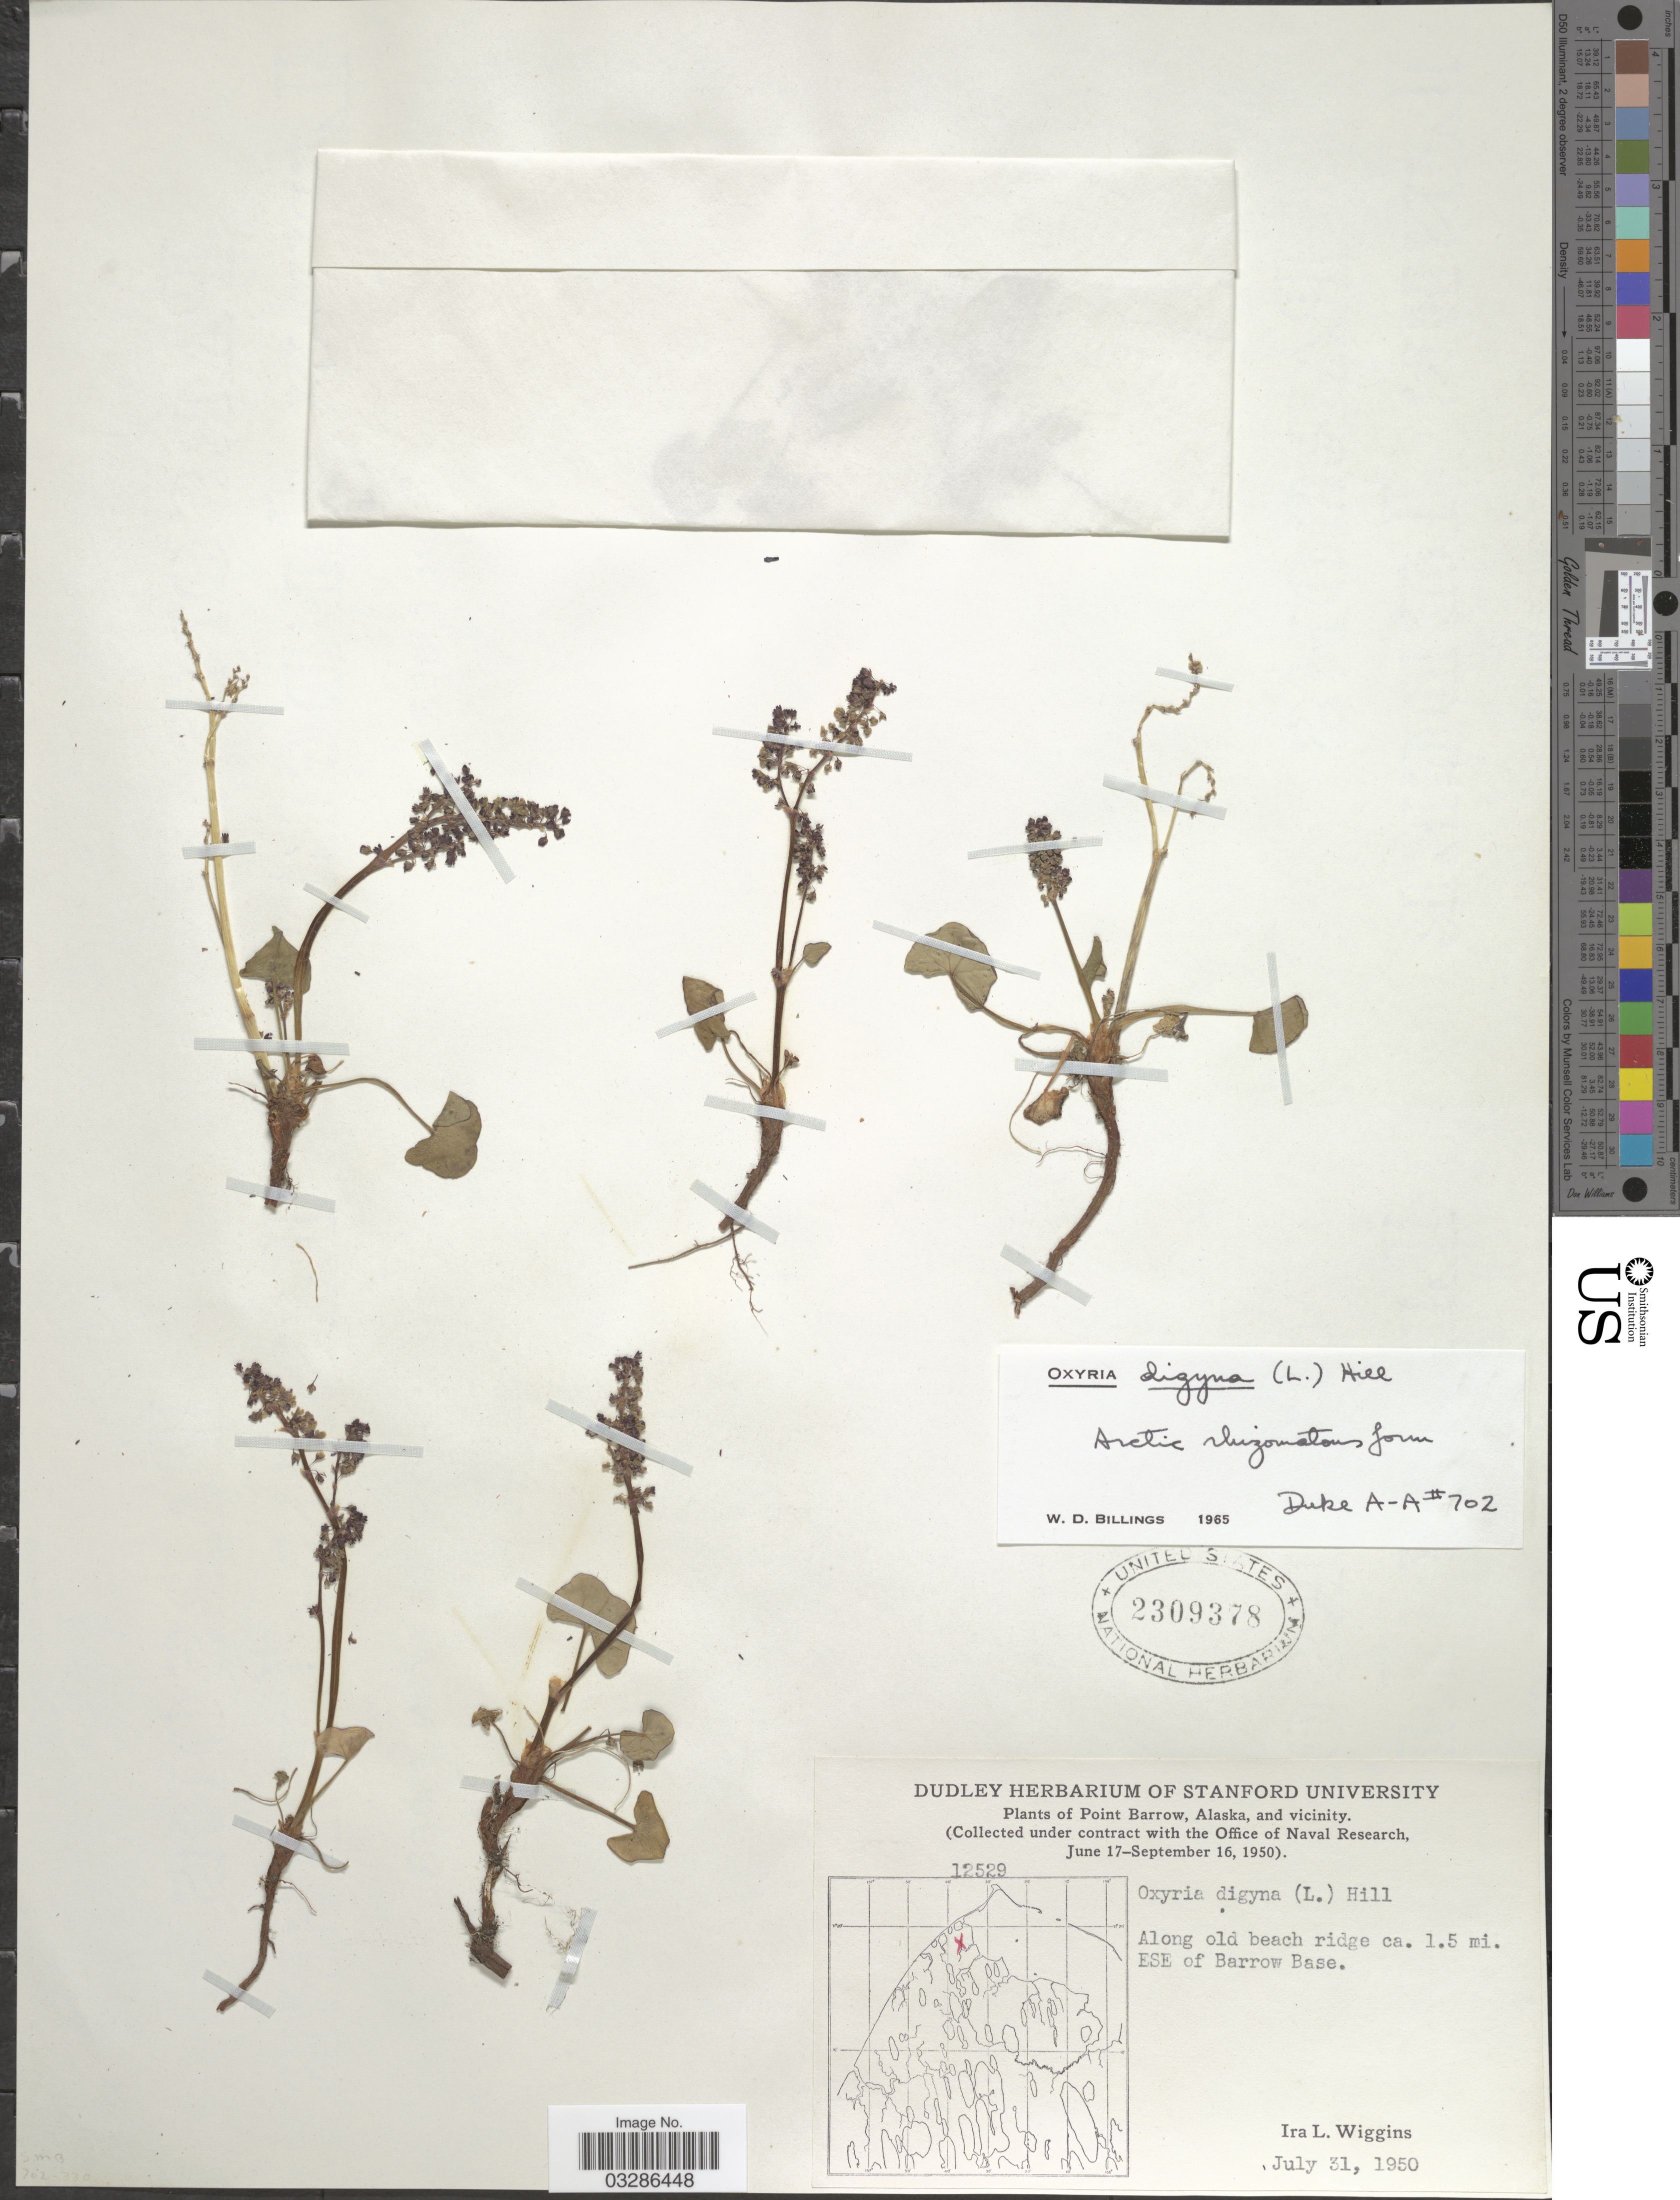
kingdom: Plantae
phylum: Tracheophyta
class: Magnoliopsida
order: Caryophyllales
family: Polygonaceae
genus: Oxyria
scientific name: Oxyria digyna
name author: (L.) Hill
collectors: I. L. Wiggins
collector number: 12529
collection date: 1950-07-31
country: United States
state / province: Alaska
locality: Point Barrow, Alaska, and vicinity. Along old beach ridge ca. 1.5 mi. ESE of Barrow Base.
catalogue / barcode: US 2309378